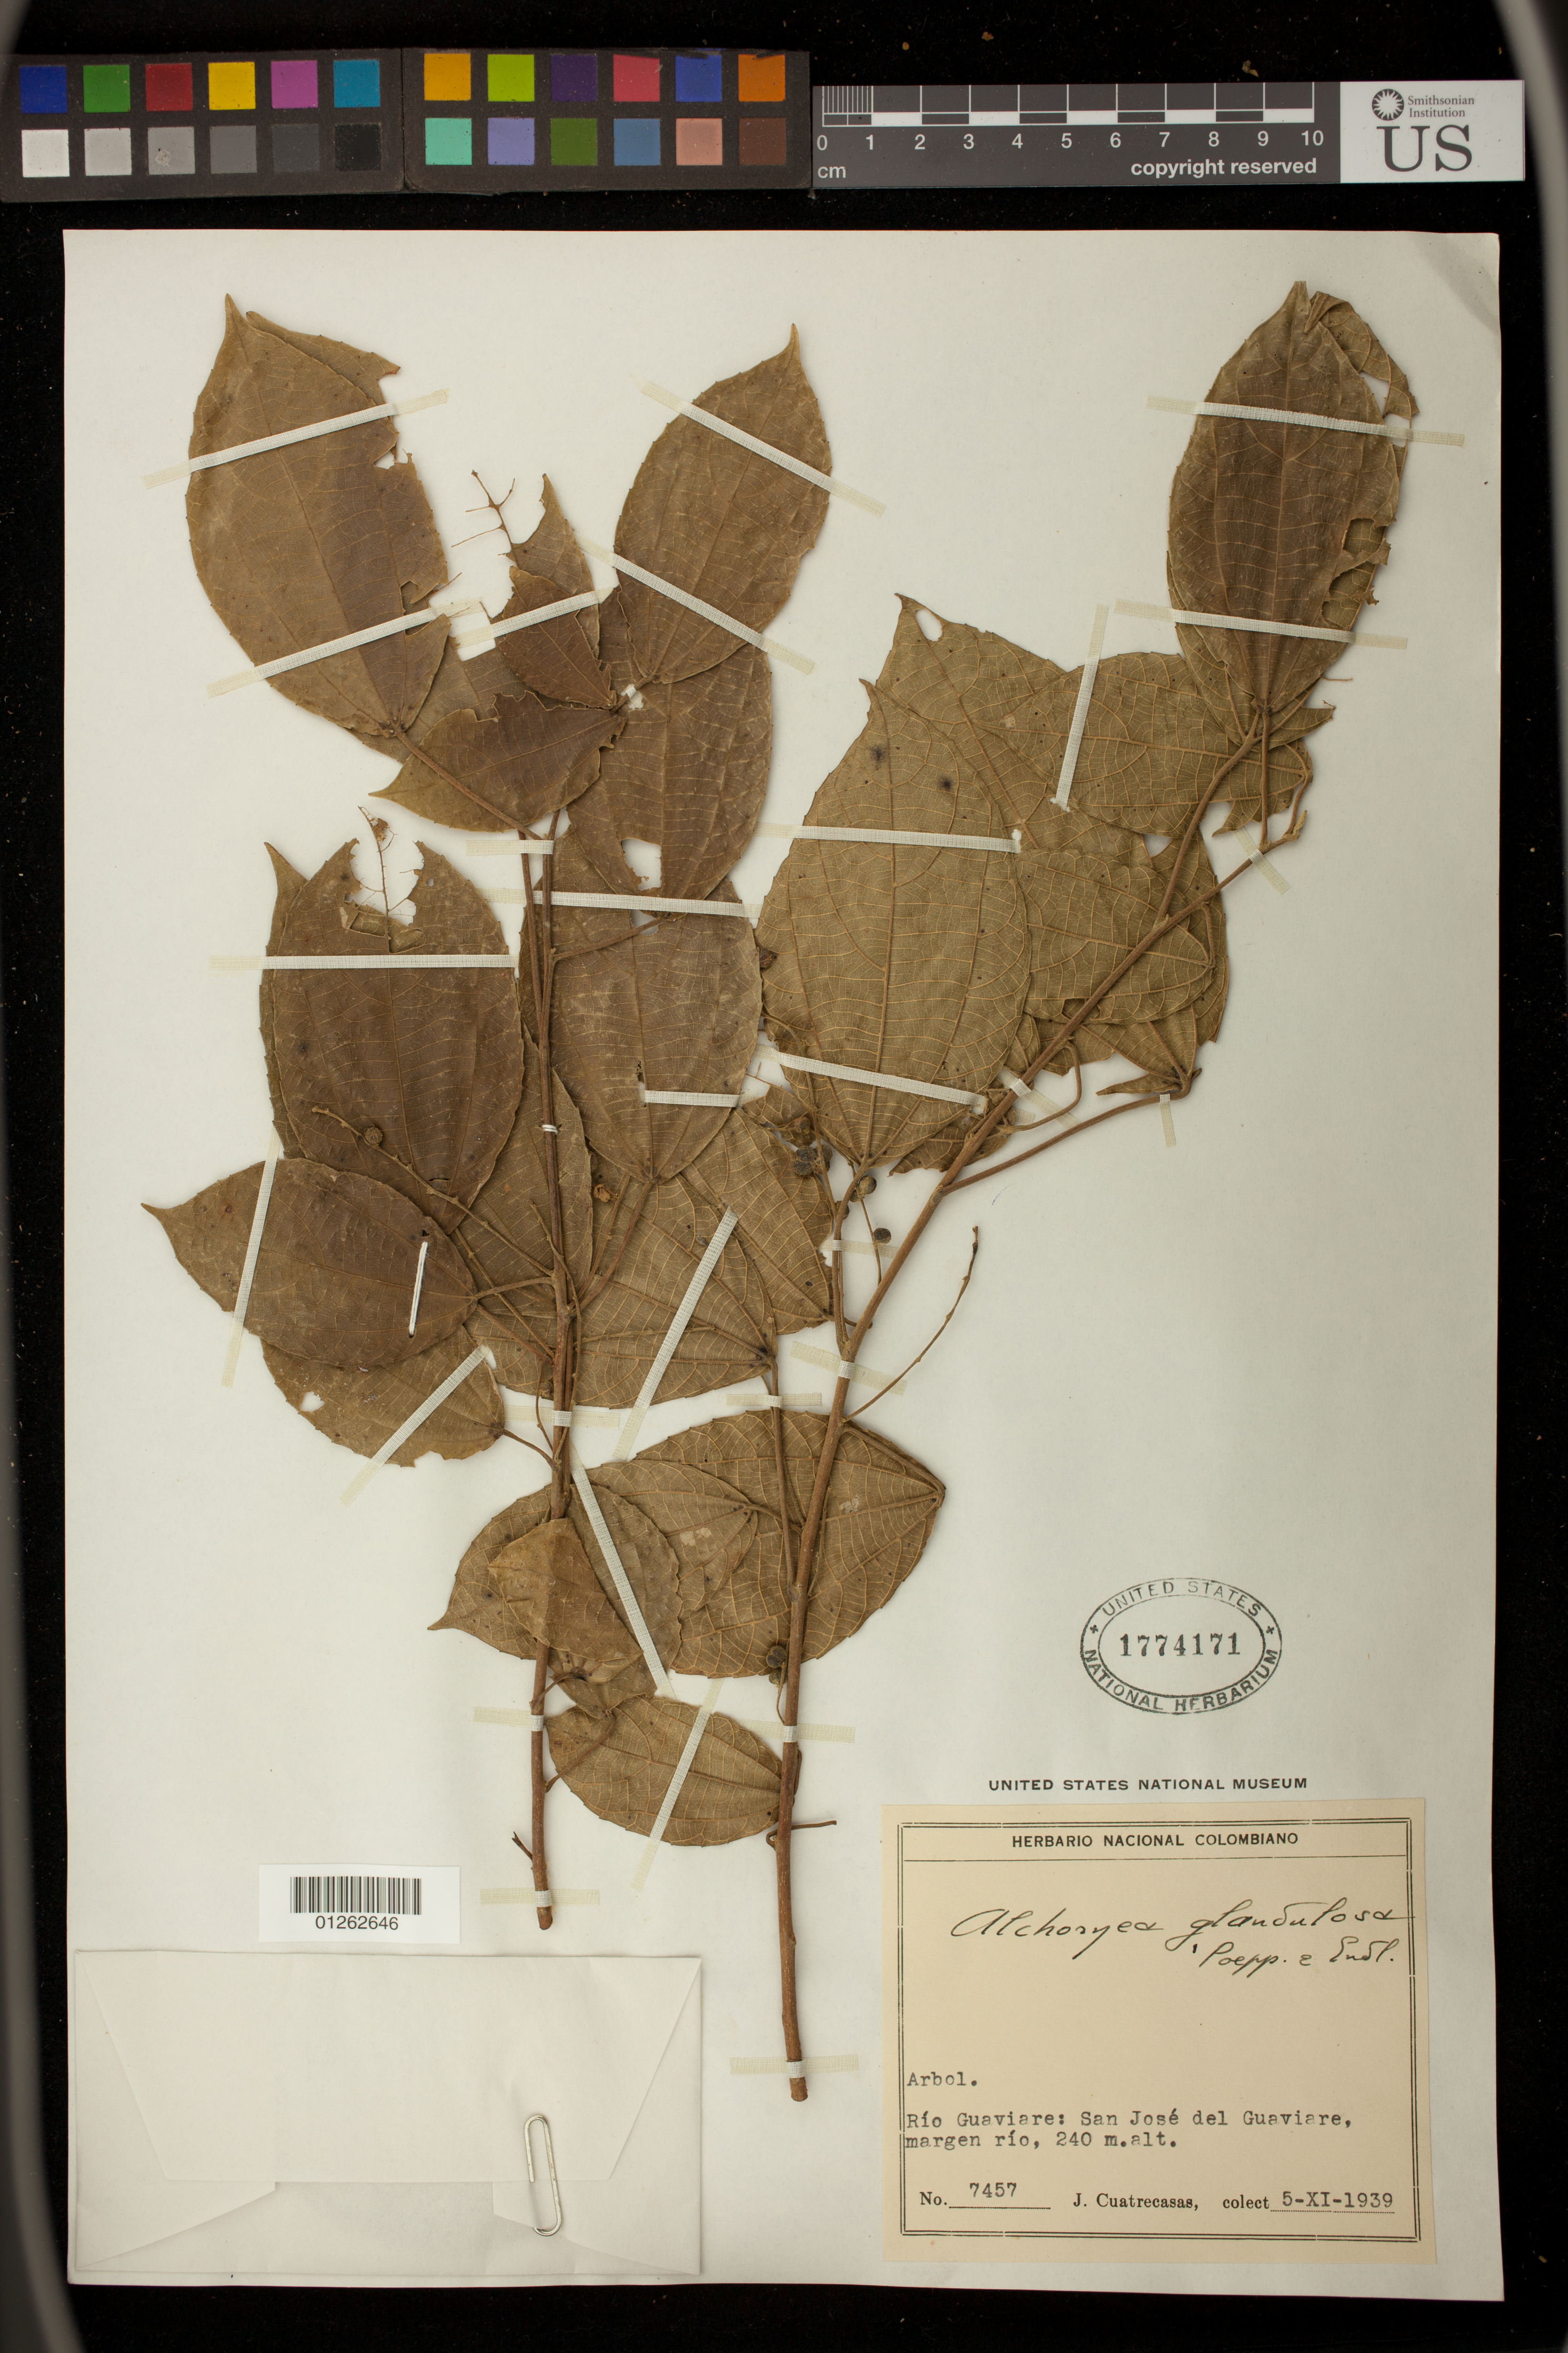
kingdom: Plantae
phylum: Tracheophyta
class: Magnoliopsida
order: Malpighiales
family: Euphorbiaceae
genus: Alchornea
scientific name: Alchornea glandulosa subsp. glandulosa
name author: Poepp.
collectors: J. Cuatrecasas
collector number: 7457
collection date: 1939-11-05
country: Colombia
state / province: Guaviare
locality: Rio Guaviare: San Jose del Guaviare, margen rio.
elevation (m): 240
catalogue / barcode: US 1774171